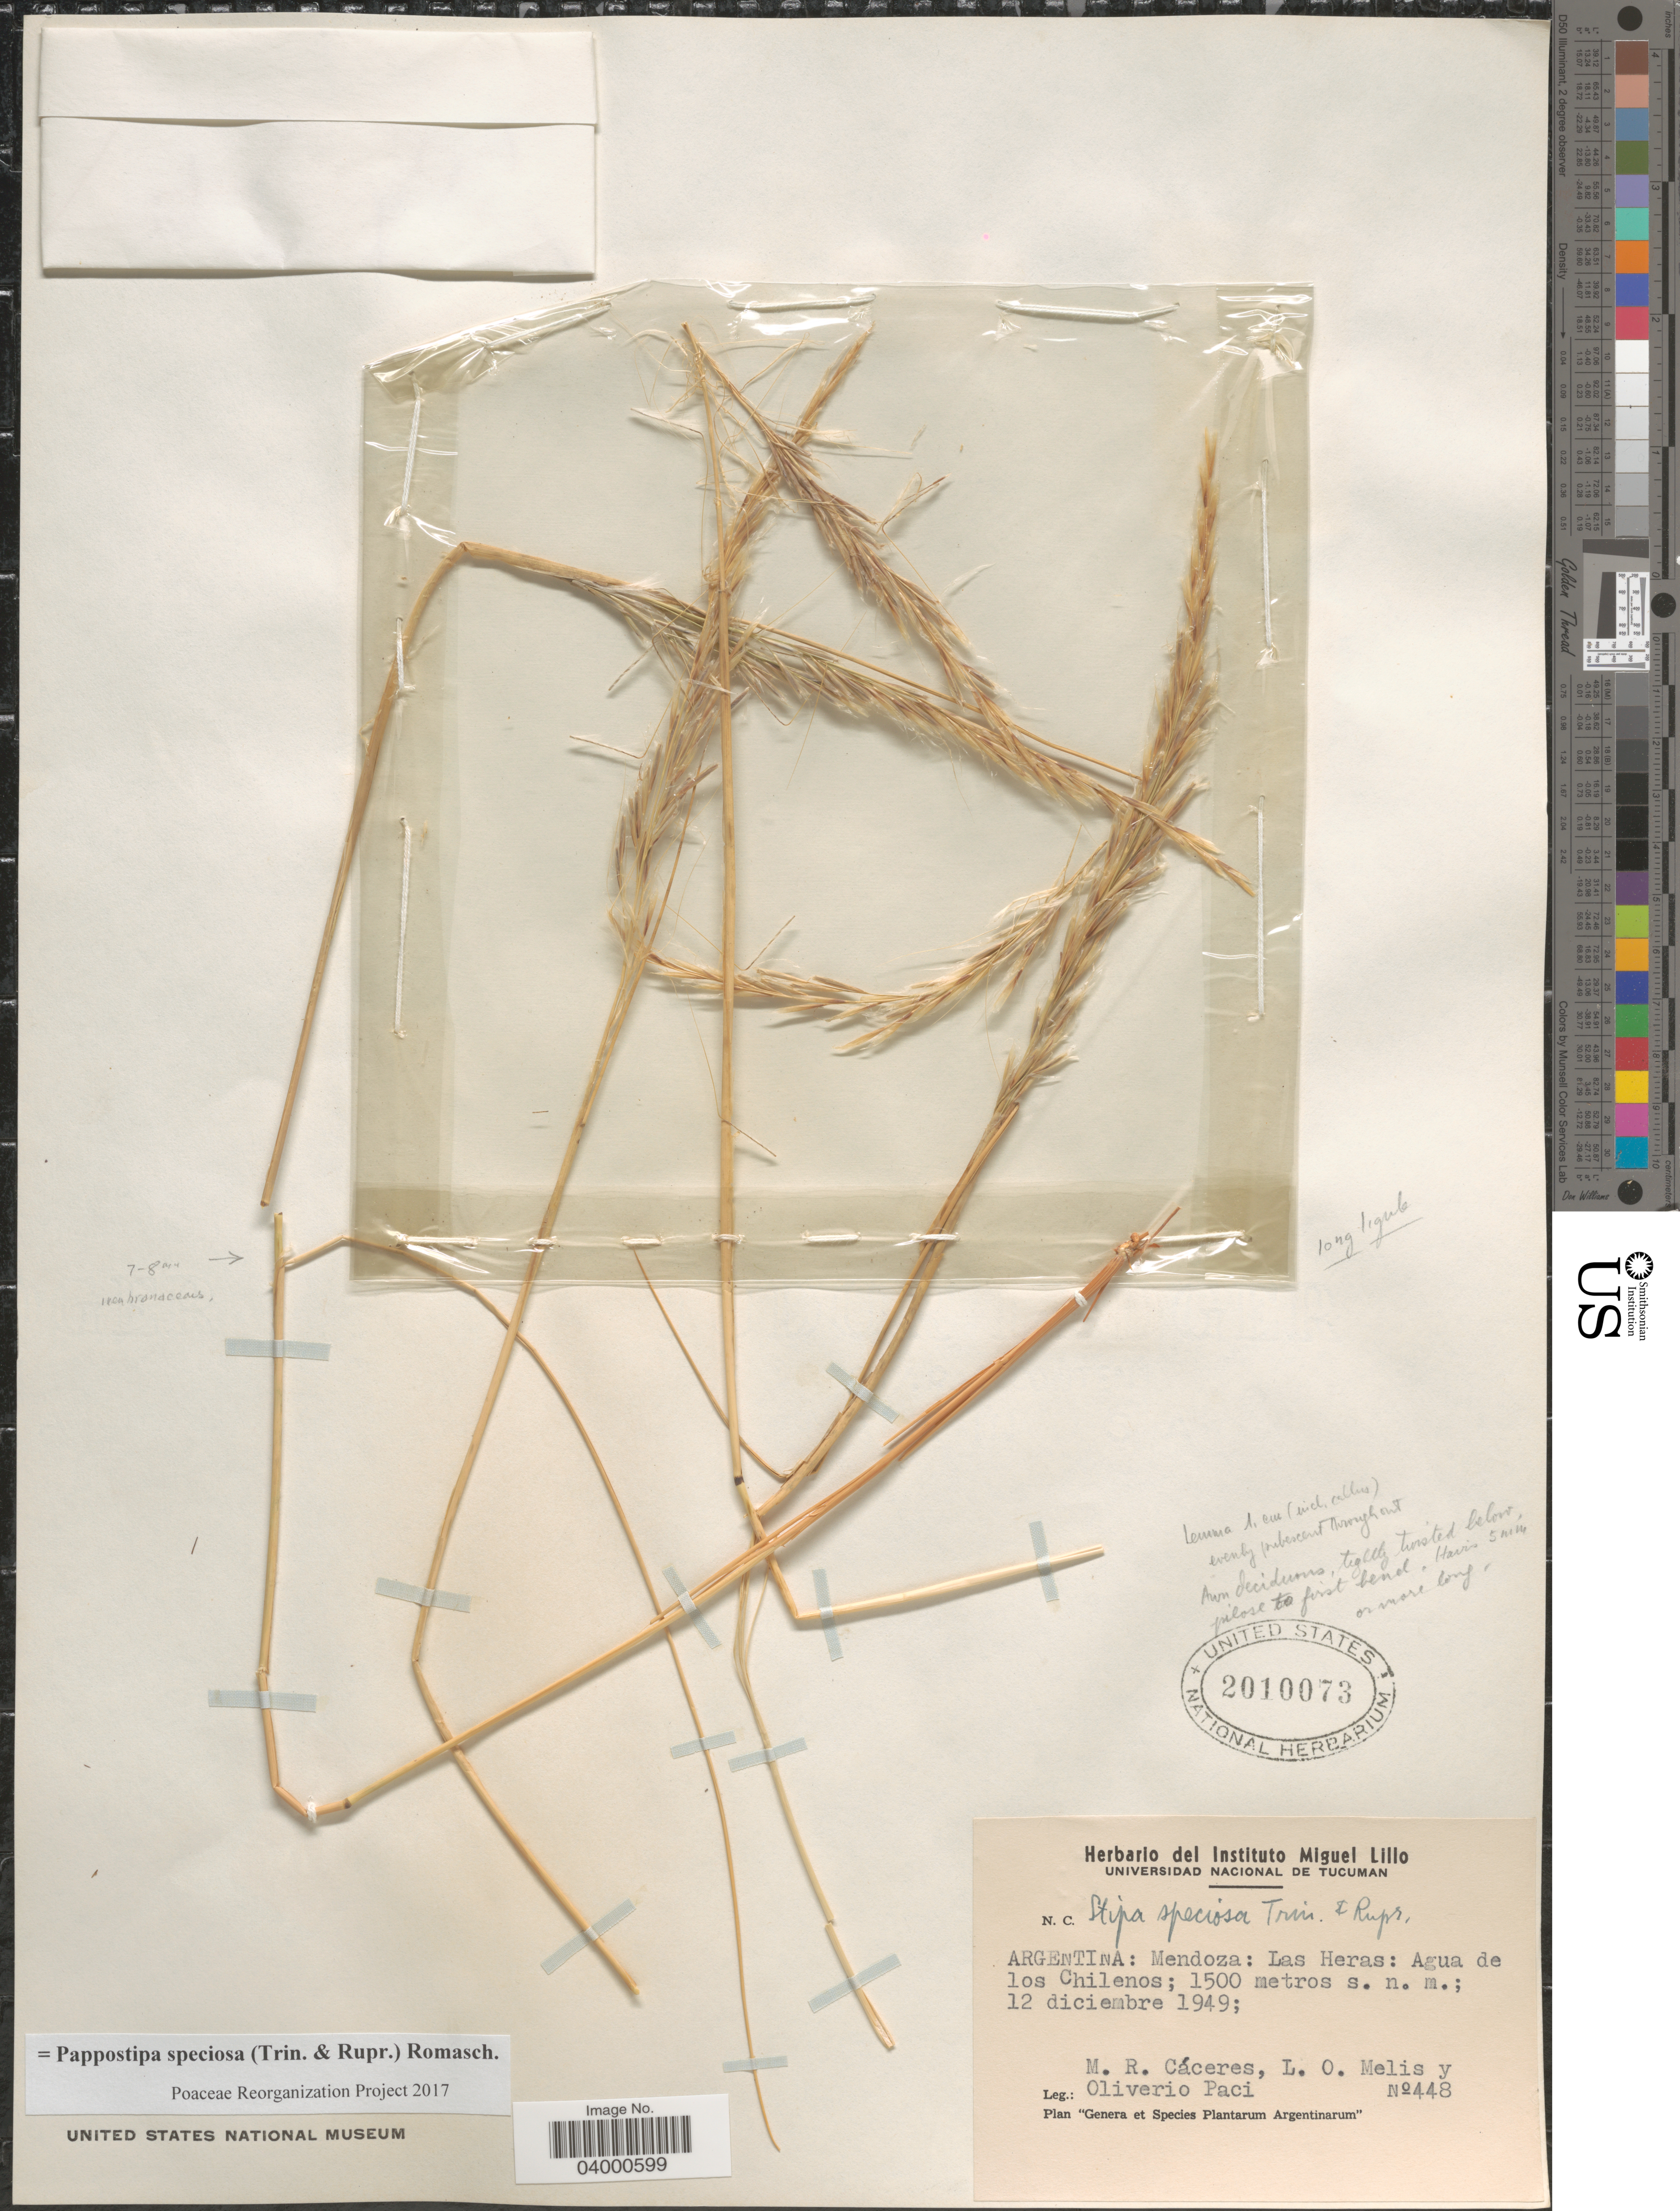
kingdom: Plantae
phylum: Tracheophyta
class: Liliopsida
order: Poales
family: Poaceae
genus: Pappostipa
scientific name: Pappostipa speciosa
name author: (Trin. & Rupr.) Romasch.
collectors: M. R. Caceres, L. Melis & O. Paci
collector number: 448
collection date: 1949-12-12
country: Argentina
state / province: Mendoza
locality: Las Heras: Agua de los Chilenos.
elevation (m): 1500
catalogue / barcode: US 2010073